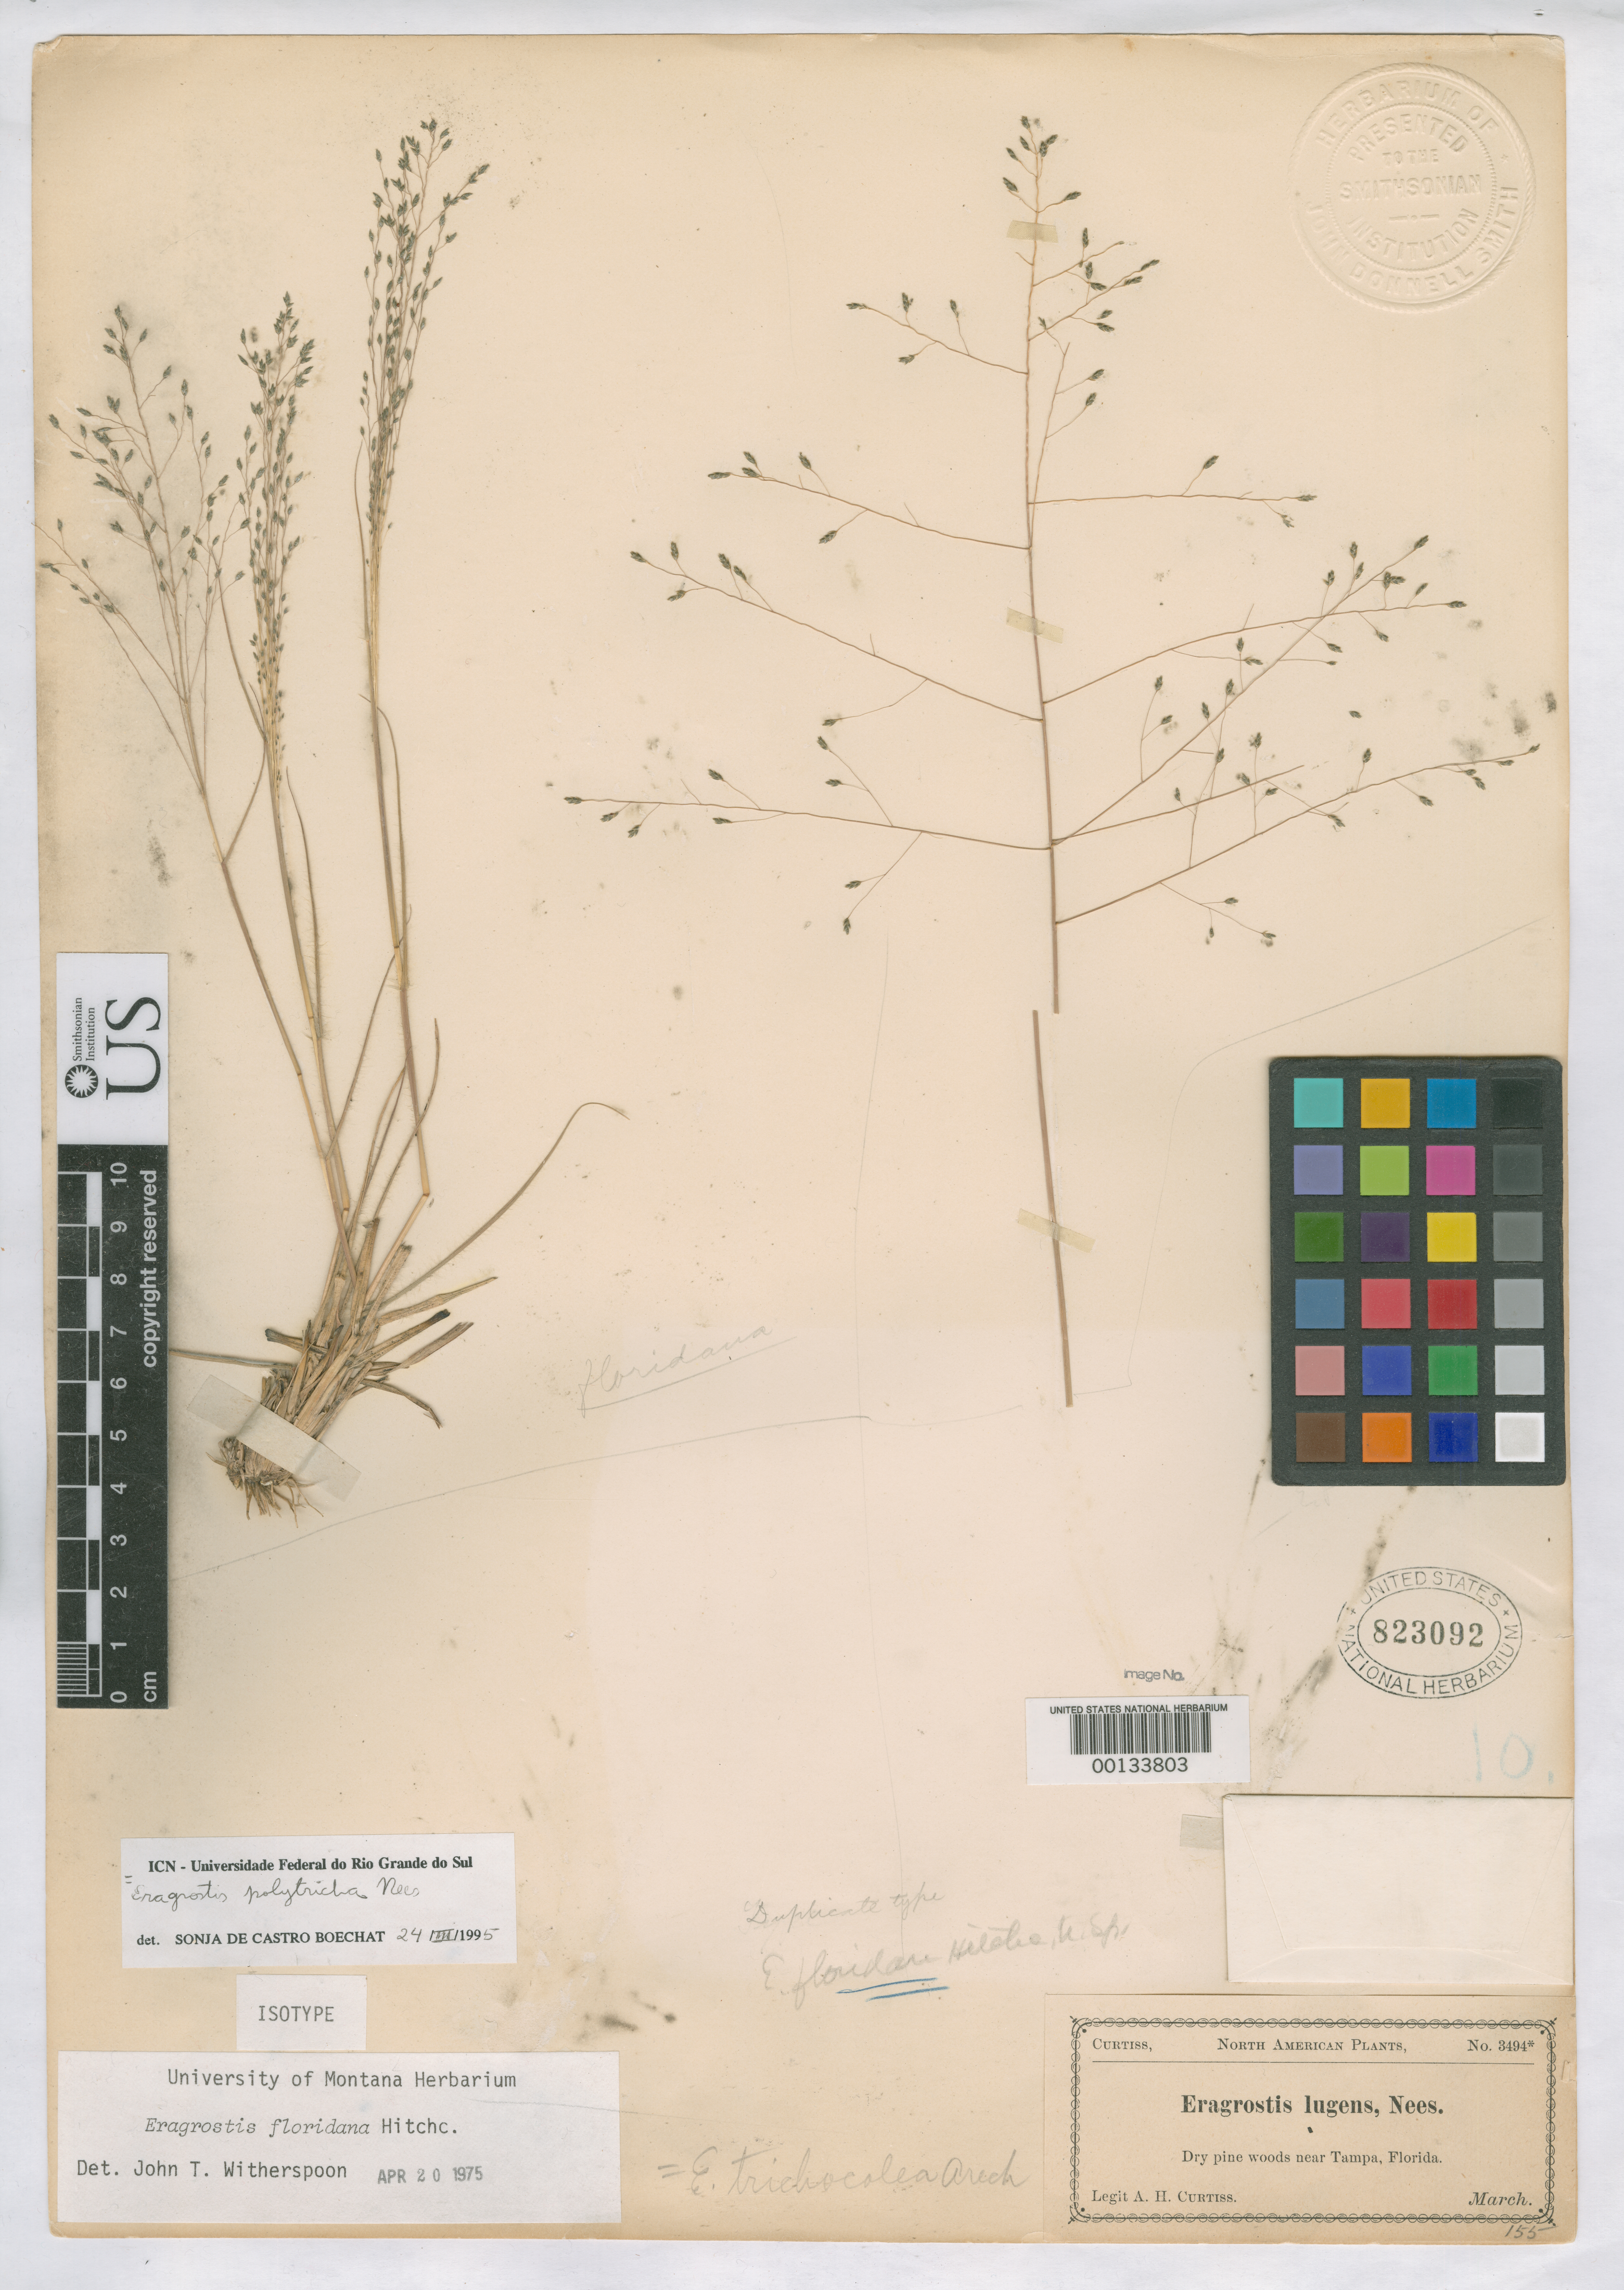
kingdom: Plantae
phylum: Tracheophyta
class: Liliopsida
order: Poales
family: Poaceae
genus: Eragrostis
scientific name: Eragrostis floridana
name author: Hitchc.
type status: Isotype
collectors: A. H. Curtiss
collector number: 3494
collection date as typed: Mar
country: United States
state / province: Florida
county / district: Hillsborough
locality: Near Tampa.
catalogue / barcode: US 823092